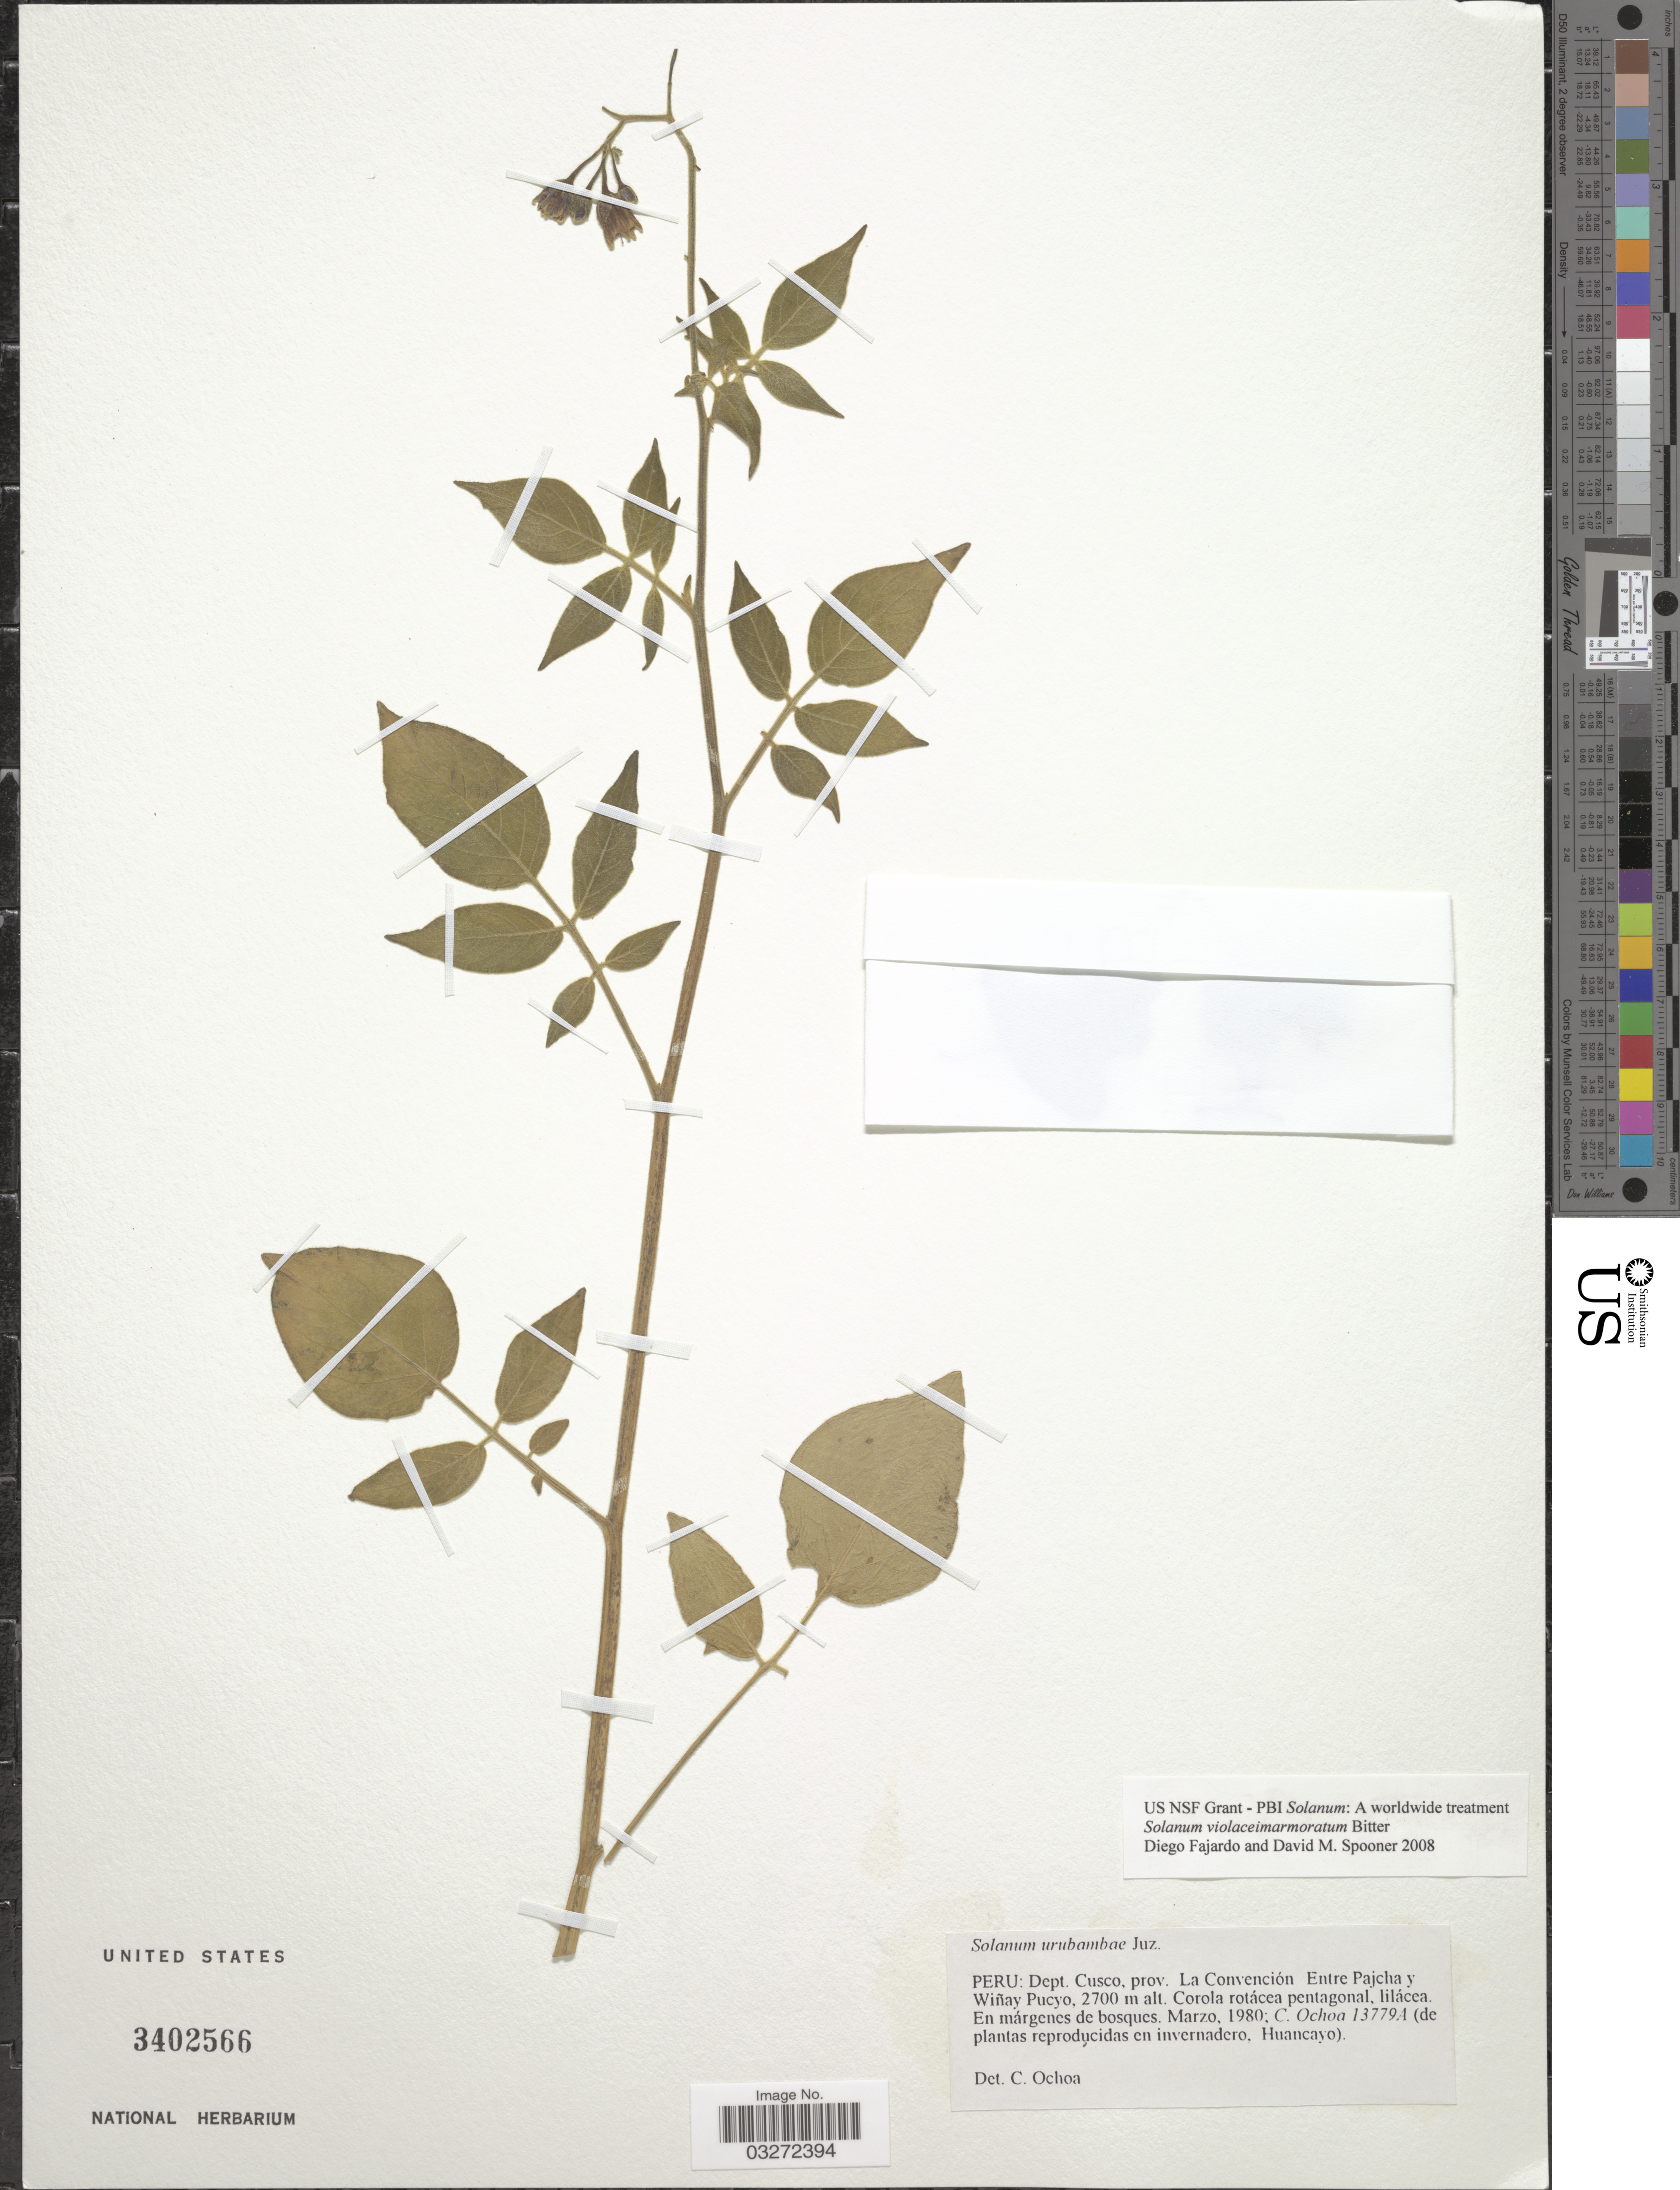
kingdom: Plantae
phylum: Tracheophyta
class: Magnoliopsida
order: Solanales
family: Solanaceae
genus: Solanum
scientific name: Solanum violaceimarmoratum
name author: Bitter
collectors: C. Ochoa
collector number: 13779A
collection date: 1980-03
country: Peru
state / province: Cusco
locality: Dept. Cusco, prov. La Convención, Entre Pajcha y Wiñay Pucyo.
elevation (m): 2700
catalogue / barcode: US 3402566